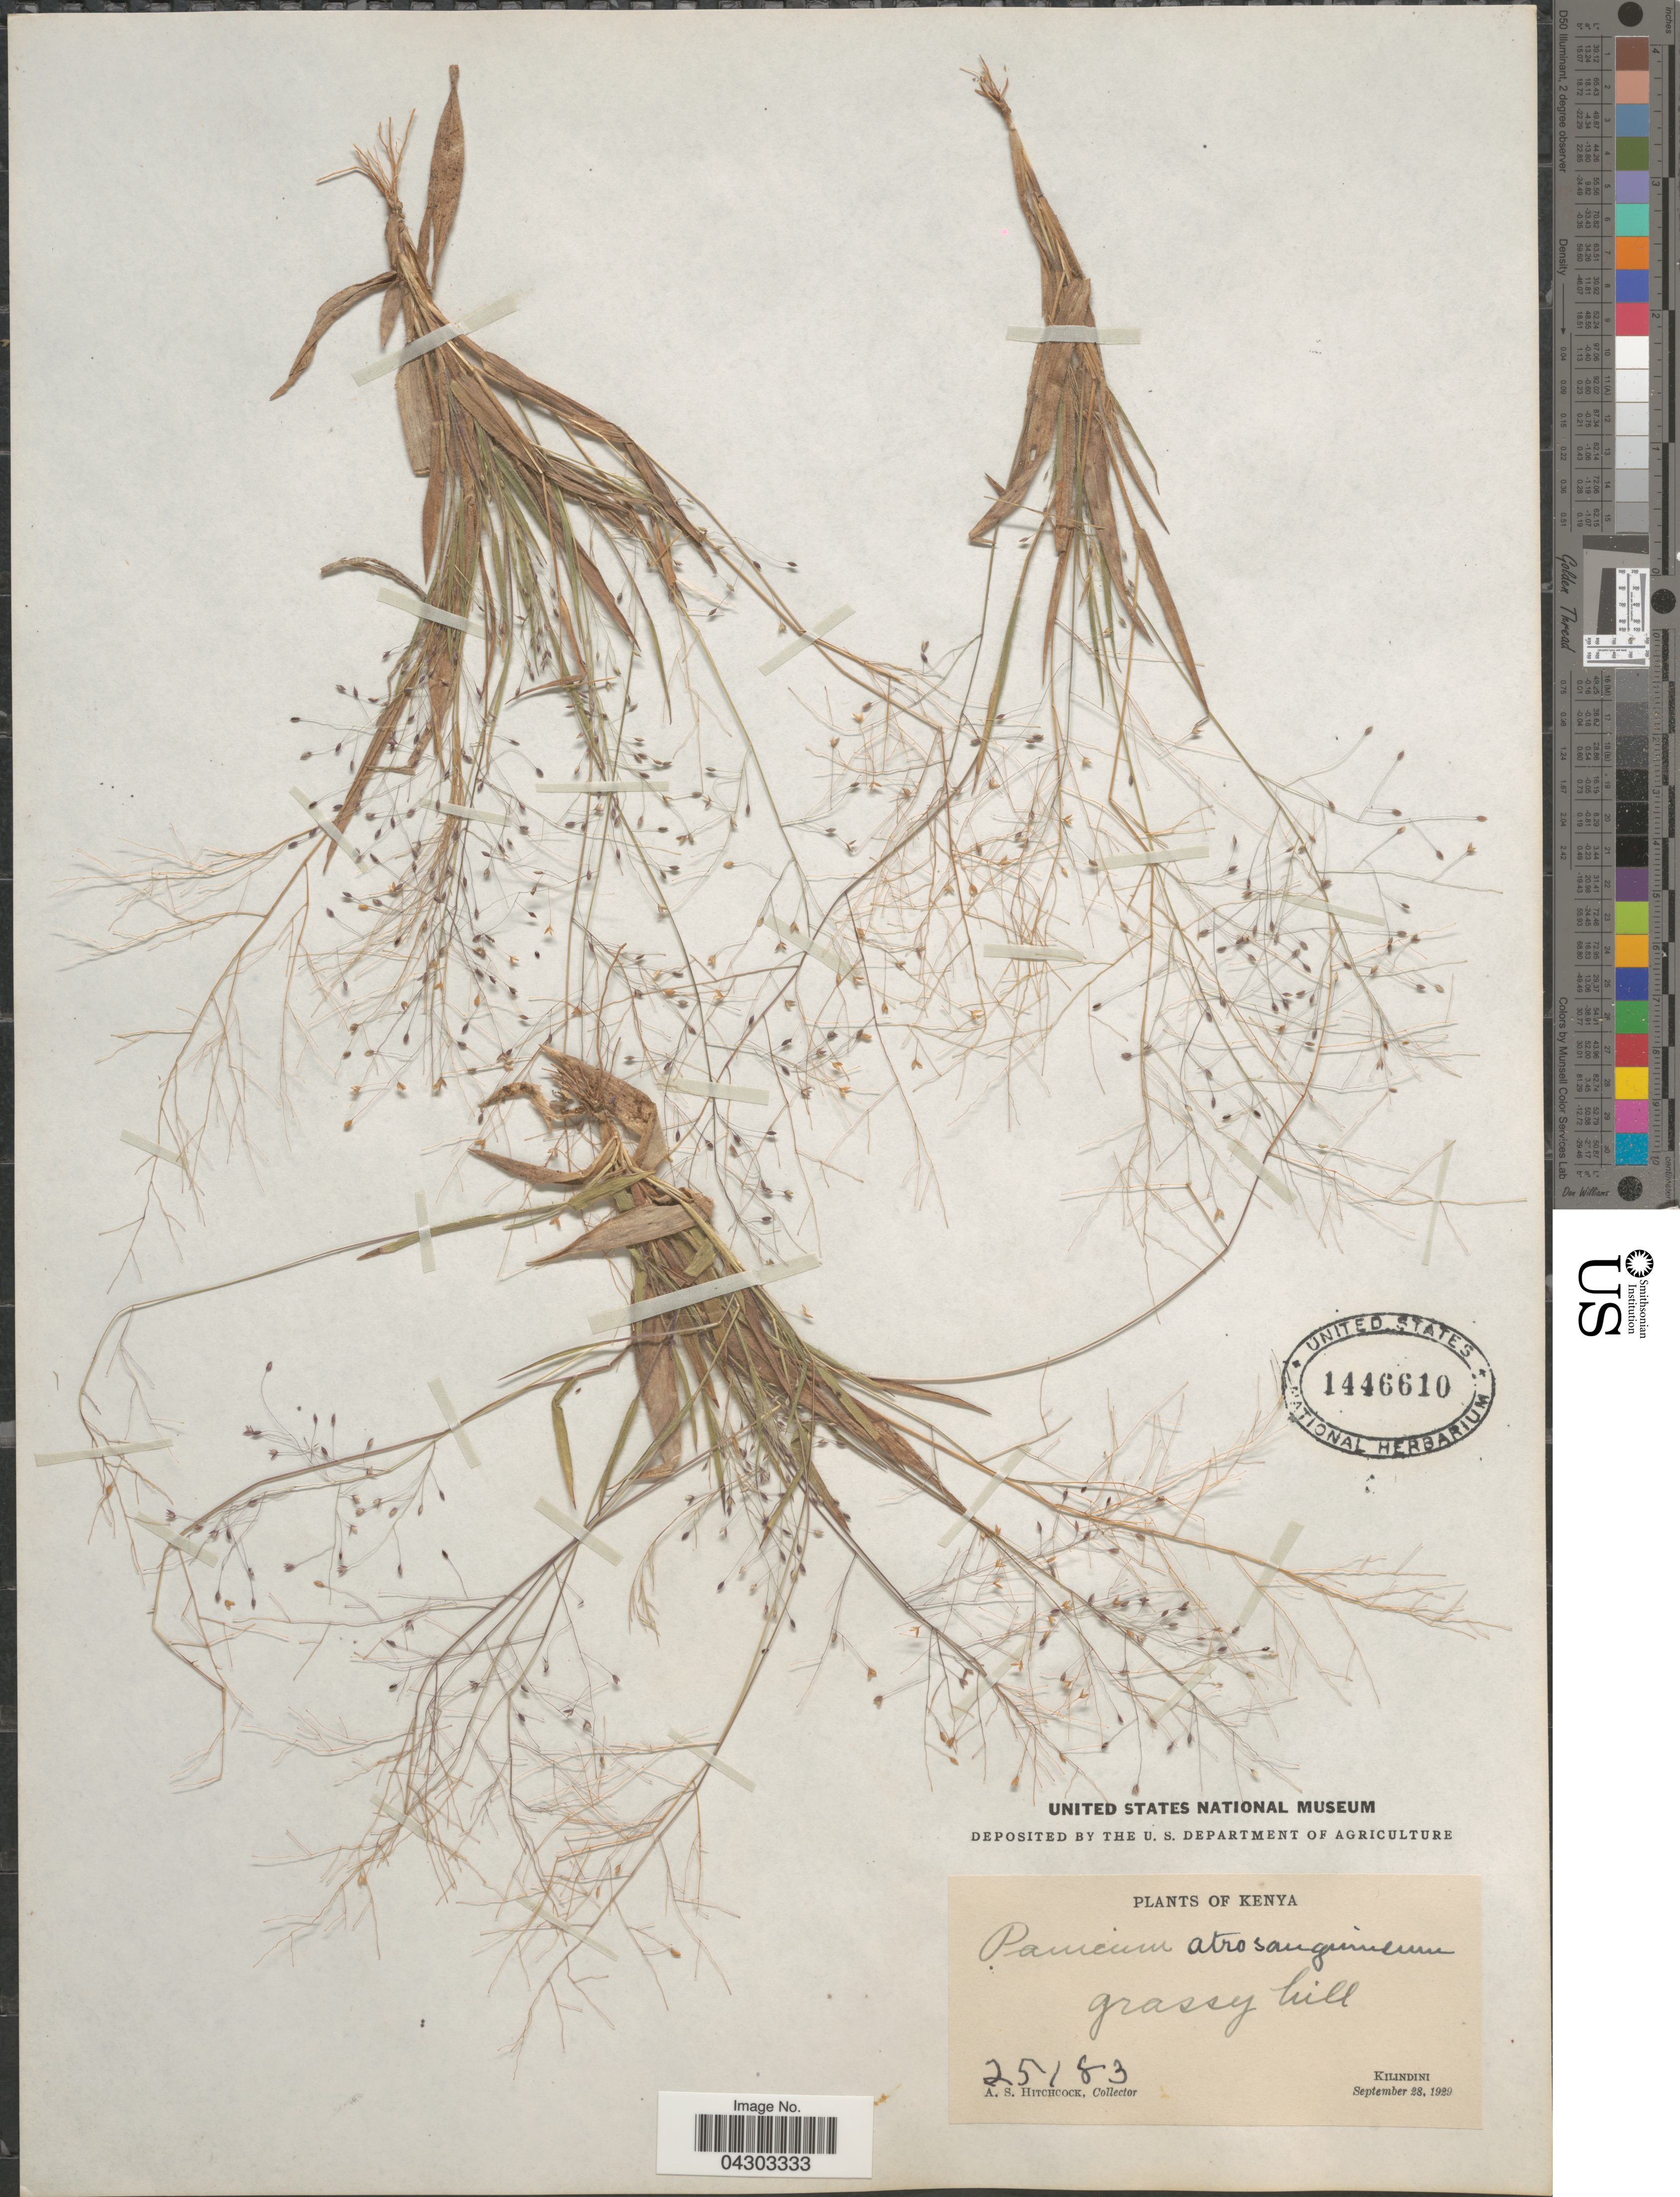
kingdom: Plantae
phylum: Tracheophyta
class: Liliopsida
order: Poales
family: Poaceae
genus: Panicum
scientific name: Panicum austroasiaticum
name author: Ohwi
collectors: A. S. Hitchcock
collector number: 25183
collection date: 1929-09-28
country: Kenya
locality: Grassy hill. Kilindini.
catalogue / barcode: US 1446610